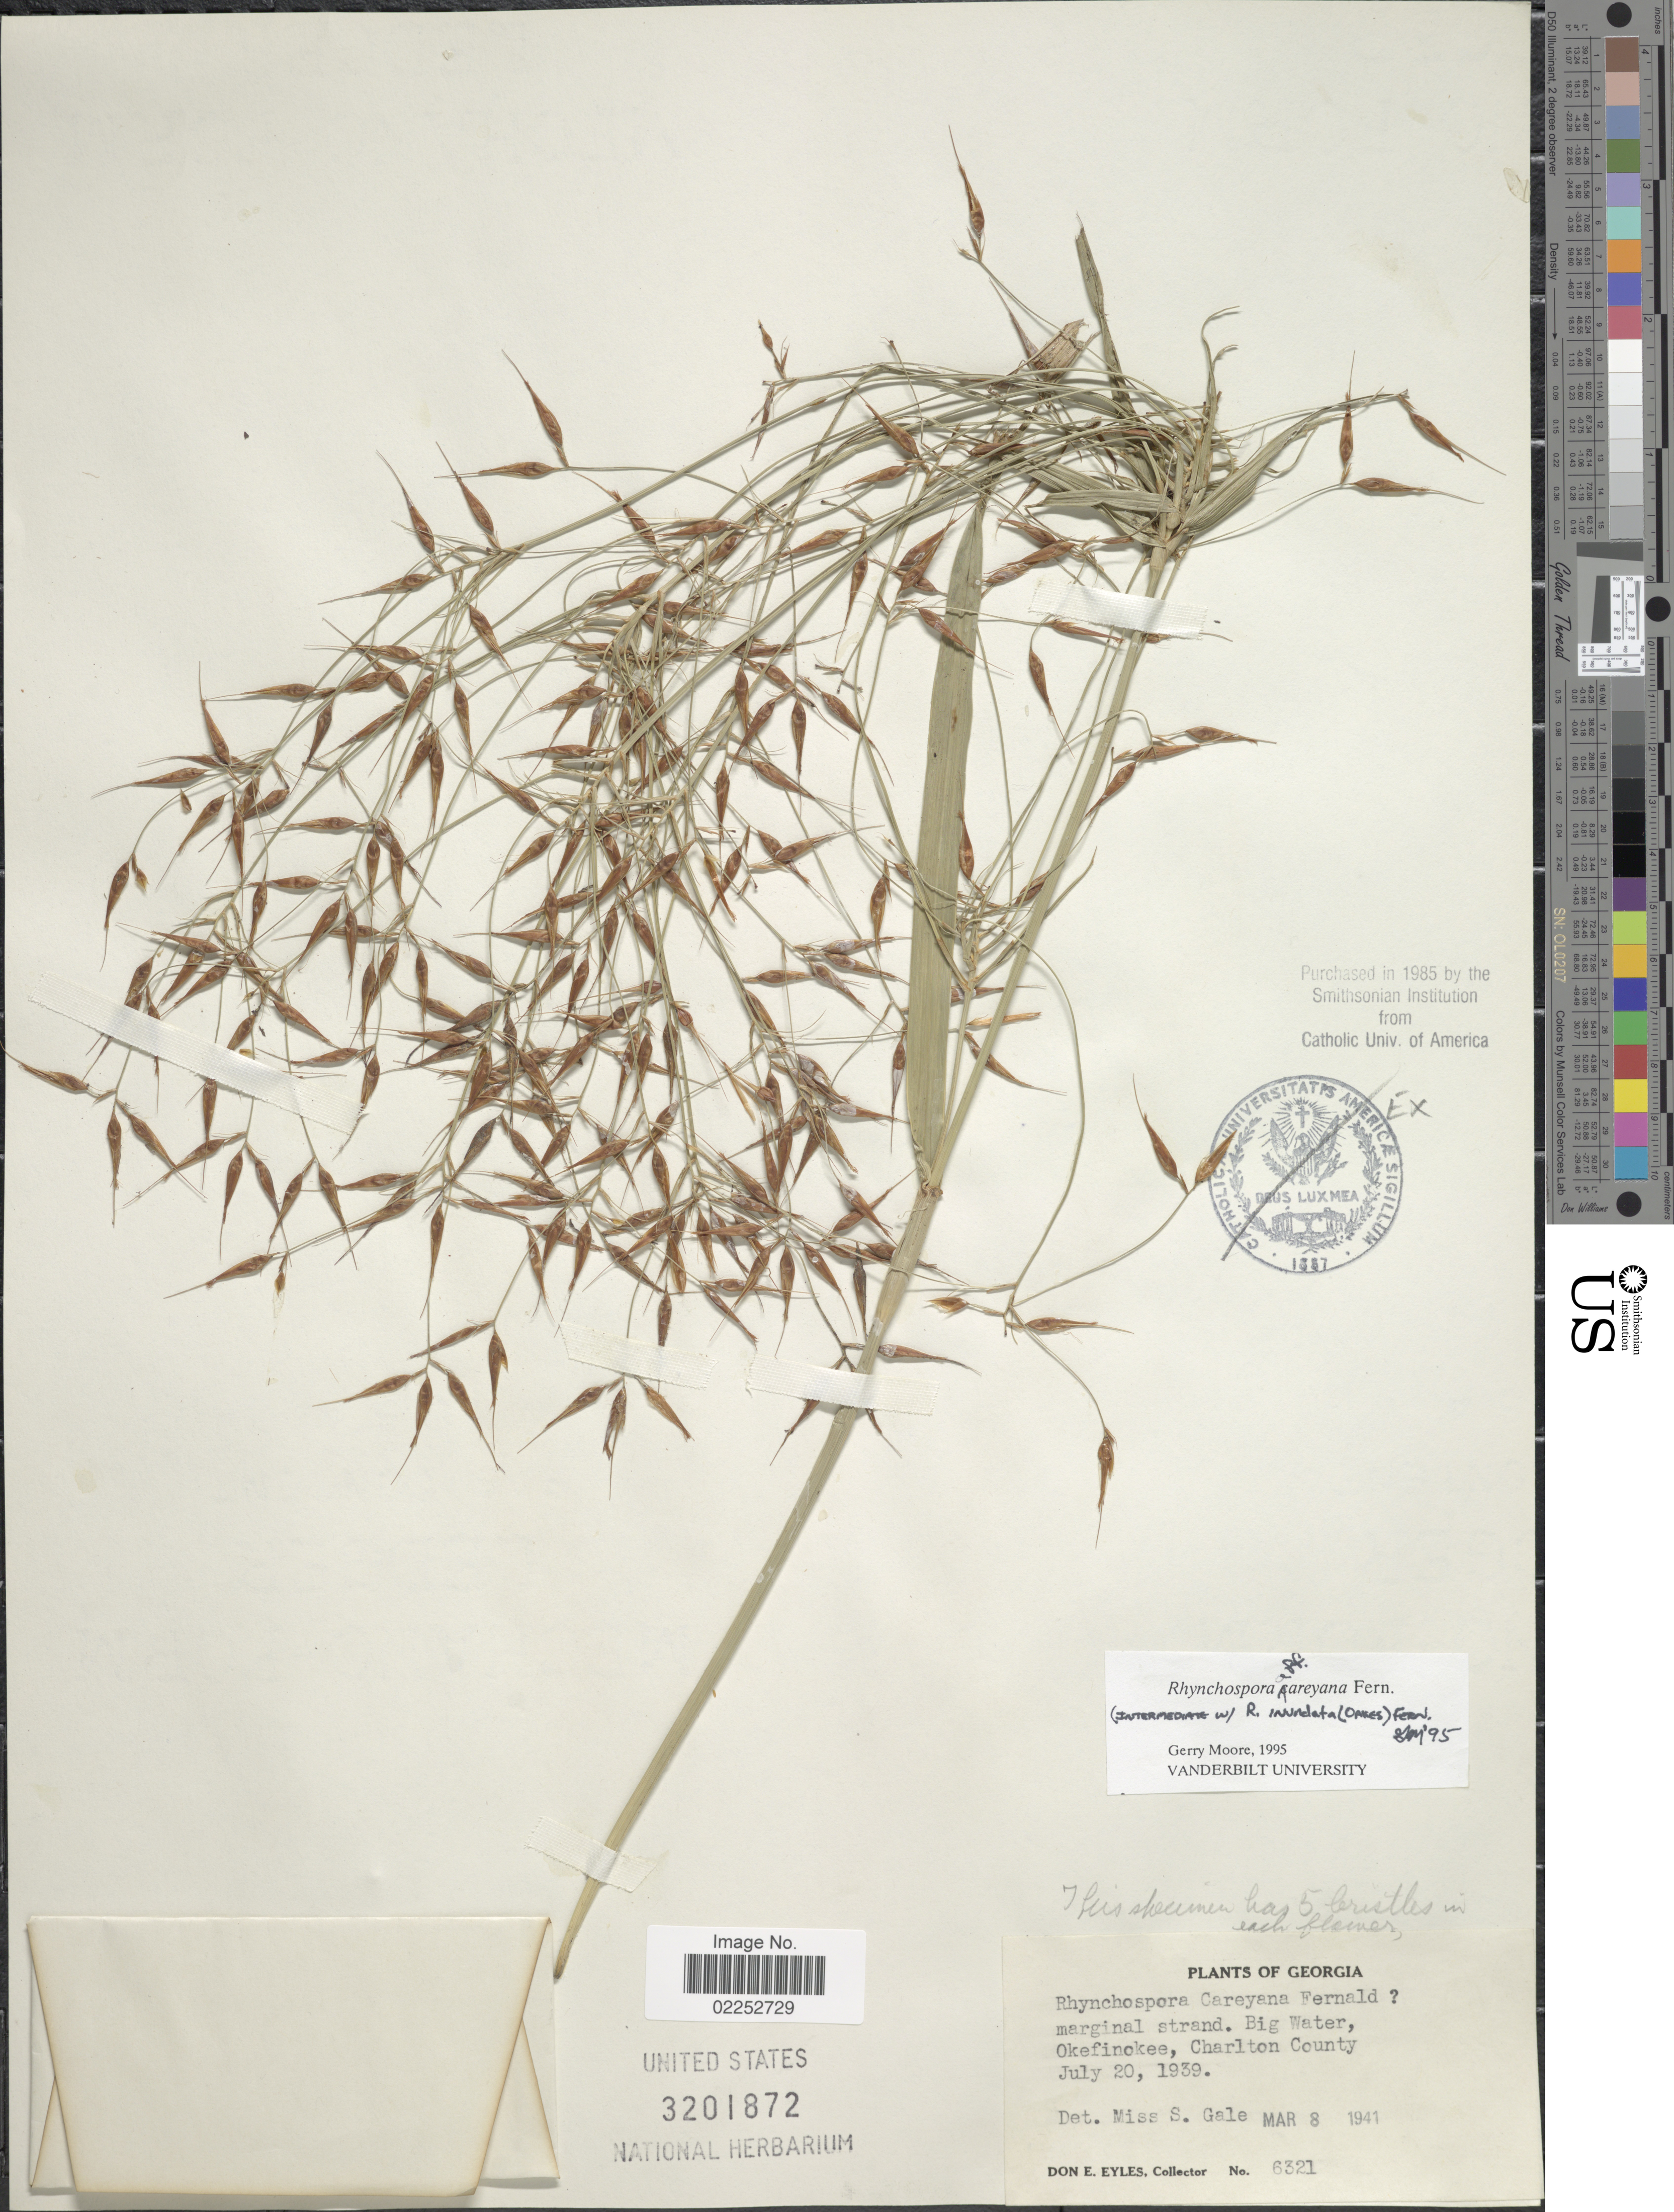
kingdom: Plantae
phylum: Tracheophyta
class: Liliopsida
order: Poales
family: Cyperaceae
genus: Rhynchospora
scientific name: Rhynchospora careyana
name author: Fernald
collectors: D. Eyles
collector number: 6321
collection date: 1941-03-08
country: United States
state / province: Georgia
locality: Big Water, Okefinokee, Charlton County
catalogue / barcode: US 3201872